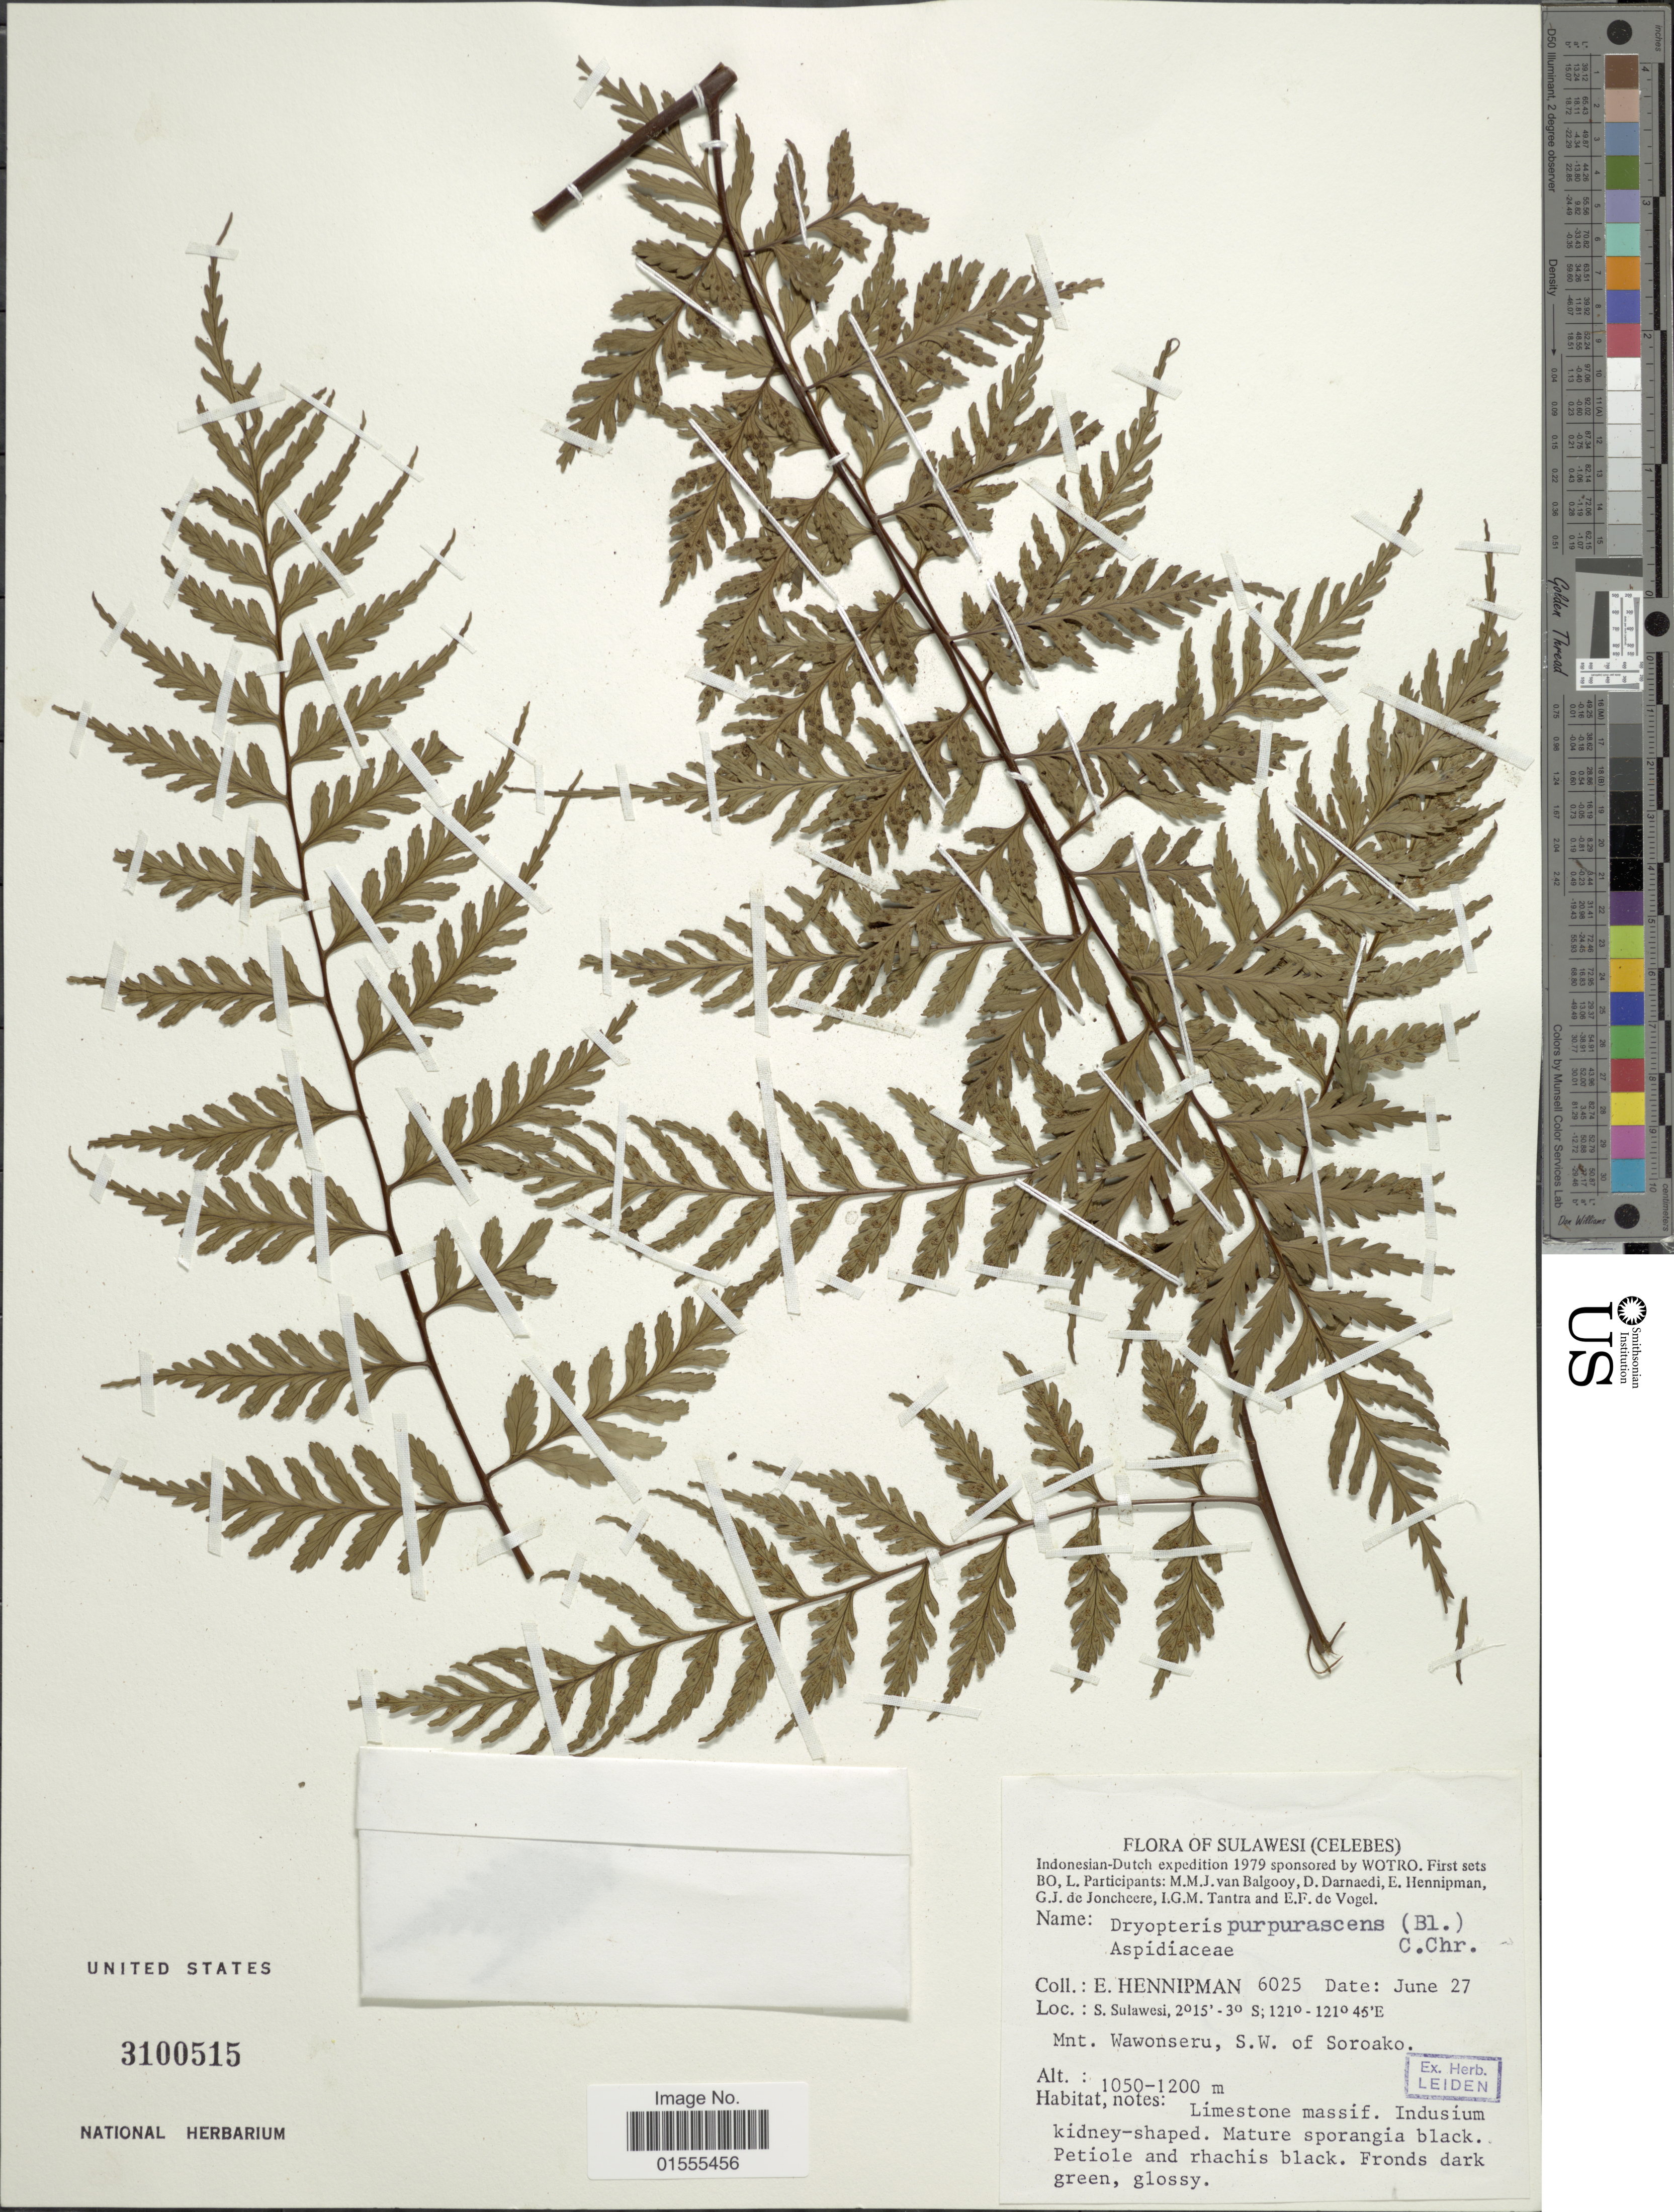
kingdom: Plantae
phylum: Tracheophyta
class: Polypodiopsida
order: Polypodiales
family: Dryopteridaceae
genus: Dryopteris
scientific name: Dryopteris purpurascens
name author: (Blume) Christ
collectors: E. Hennipman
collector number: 625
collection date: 1979-06-27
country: Indonesia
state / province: Sulawesi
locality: (Celebes), S. Sulawesi, Mnt Wawonseru, S.W. of Soroako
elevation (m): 1050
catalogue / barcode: US 3100515